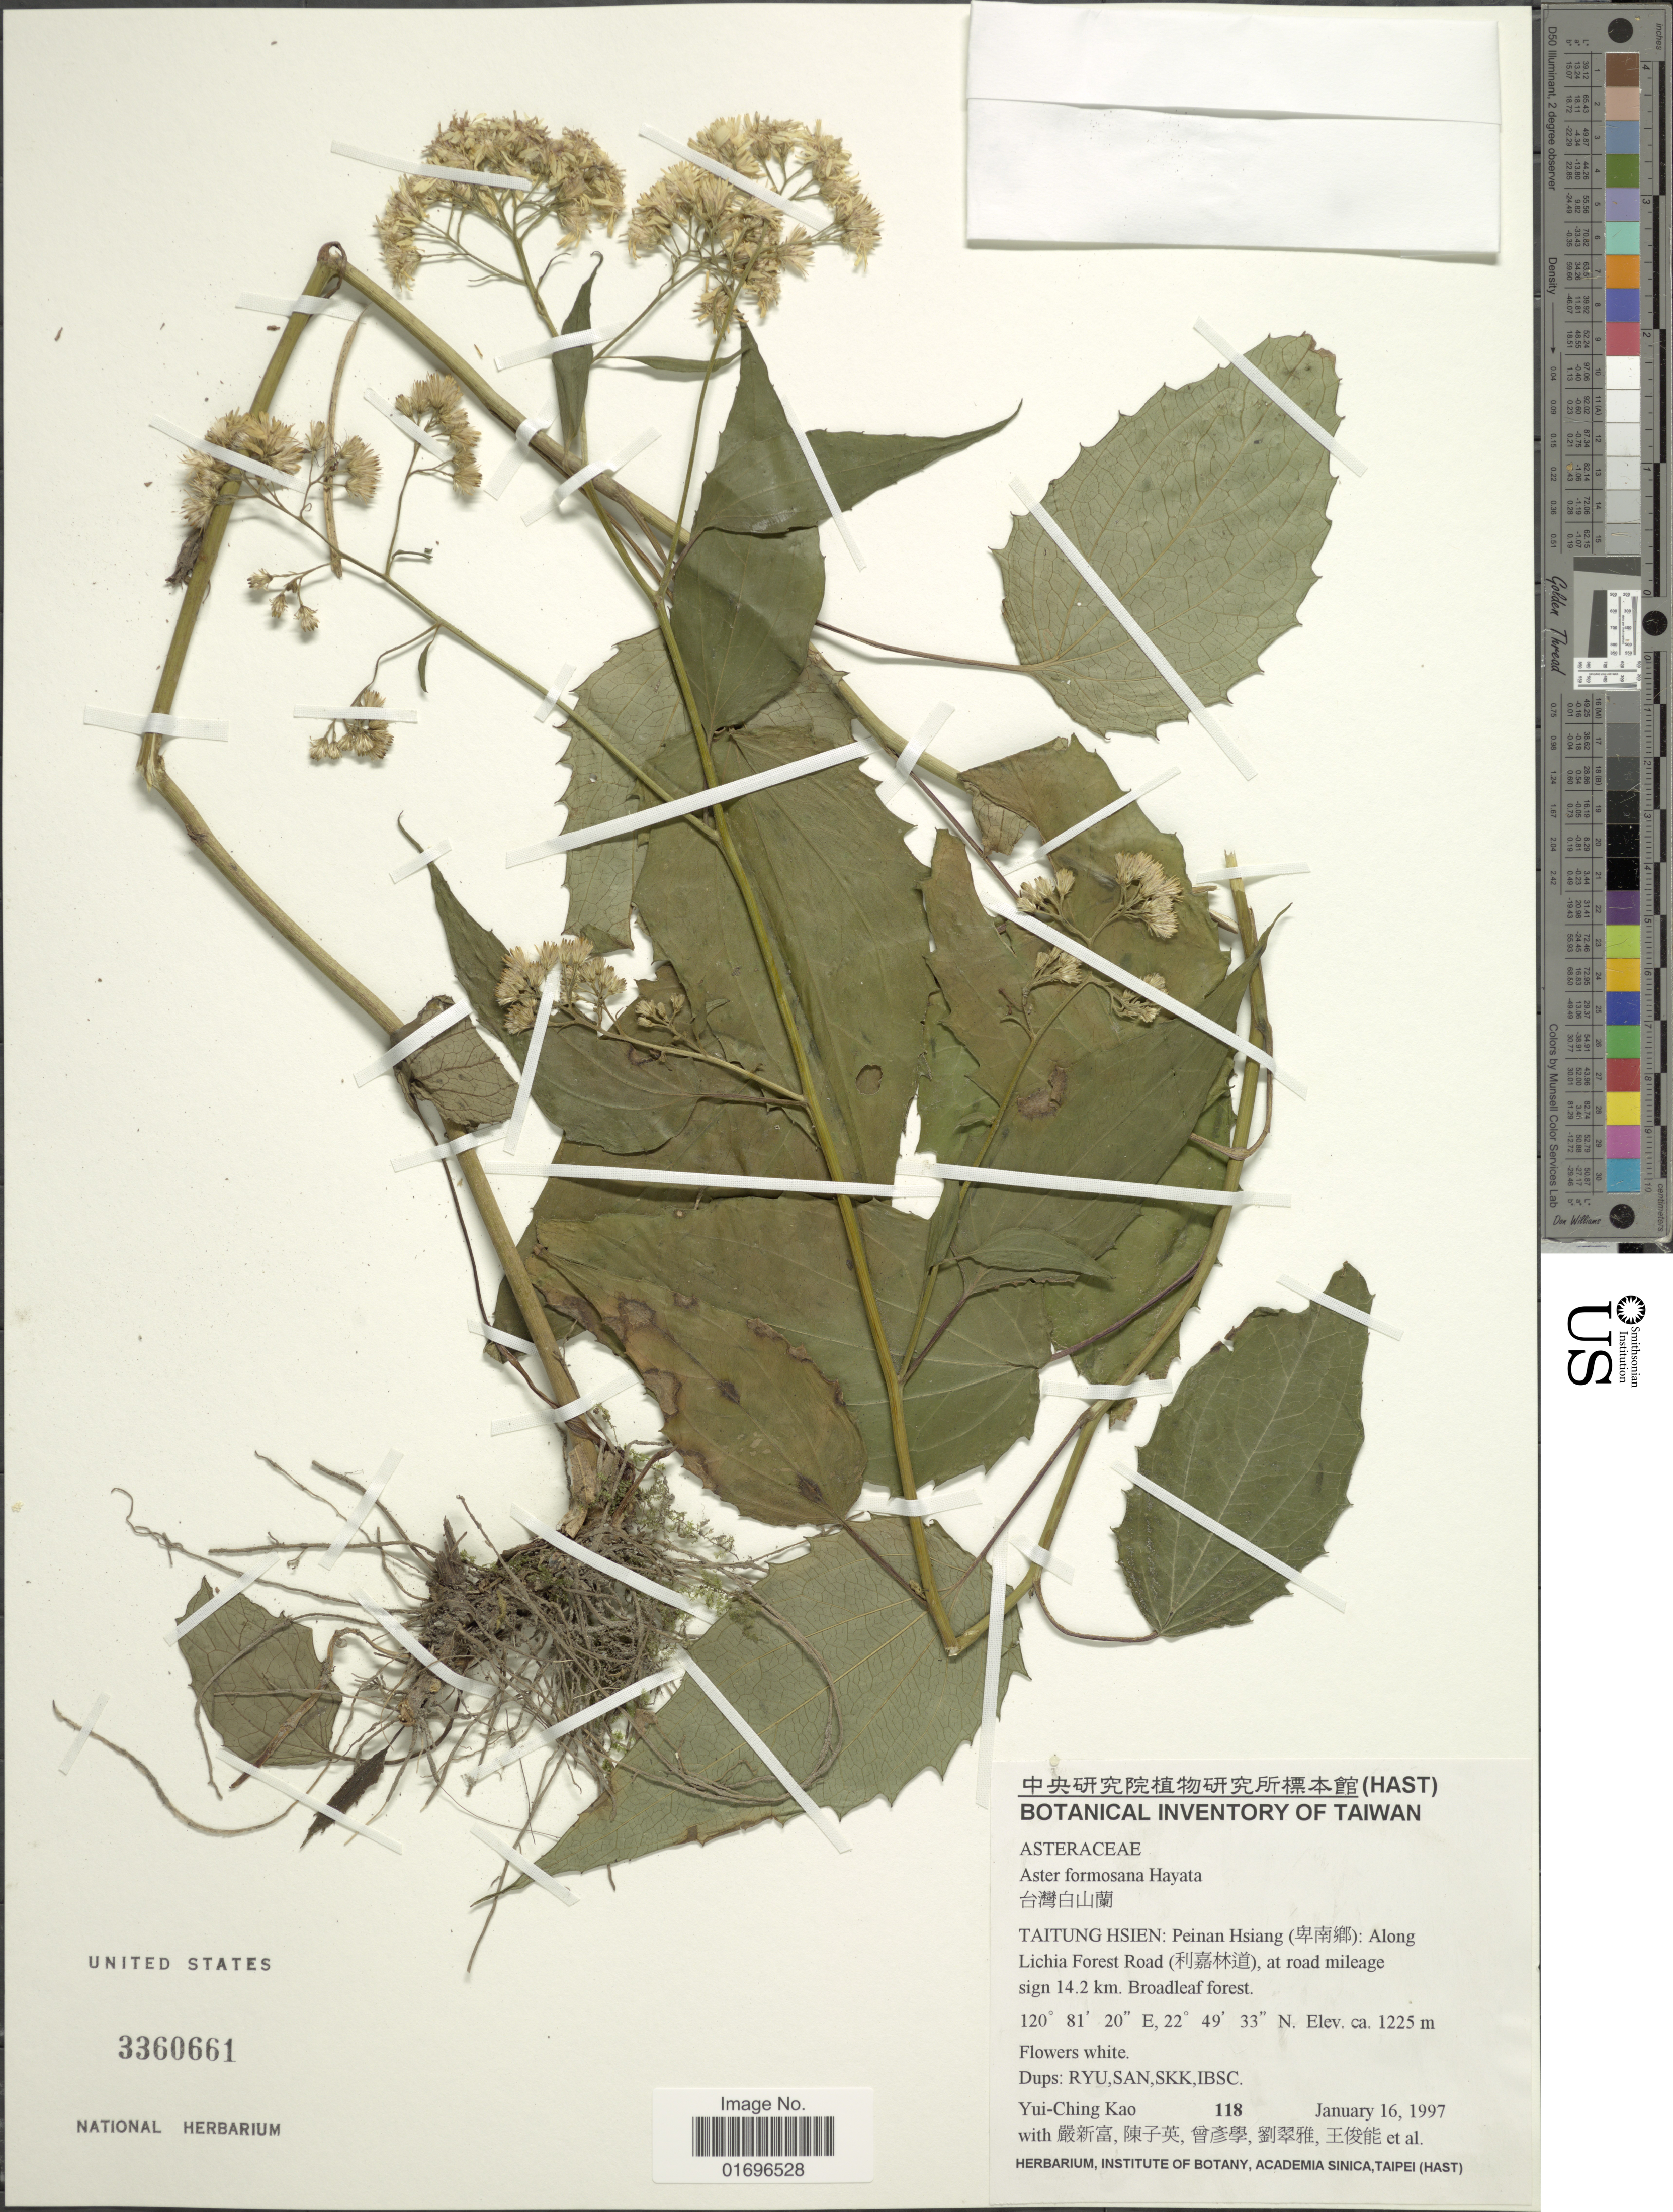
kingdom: Plantae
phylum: Tracheophyta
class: Magnoliopsida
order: Asterales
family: Asteraceae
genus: Aster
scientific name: Aster formosanus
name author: Hayata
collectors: Y. Kao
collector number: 118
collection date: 1997-01-16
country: Taiwan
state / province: Taitung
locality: Taitung Hsien: Peinan hsiang (X): Along Lichia Forest Road (X), at road mileage sign 14.2 km. Broadleaf forest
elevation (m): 1225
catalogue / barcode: US 3360661